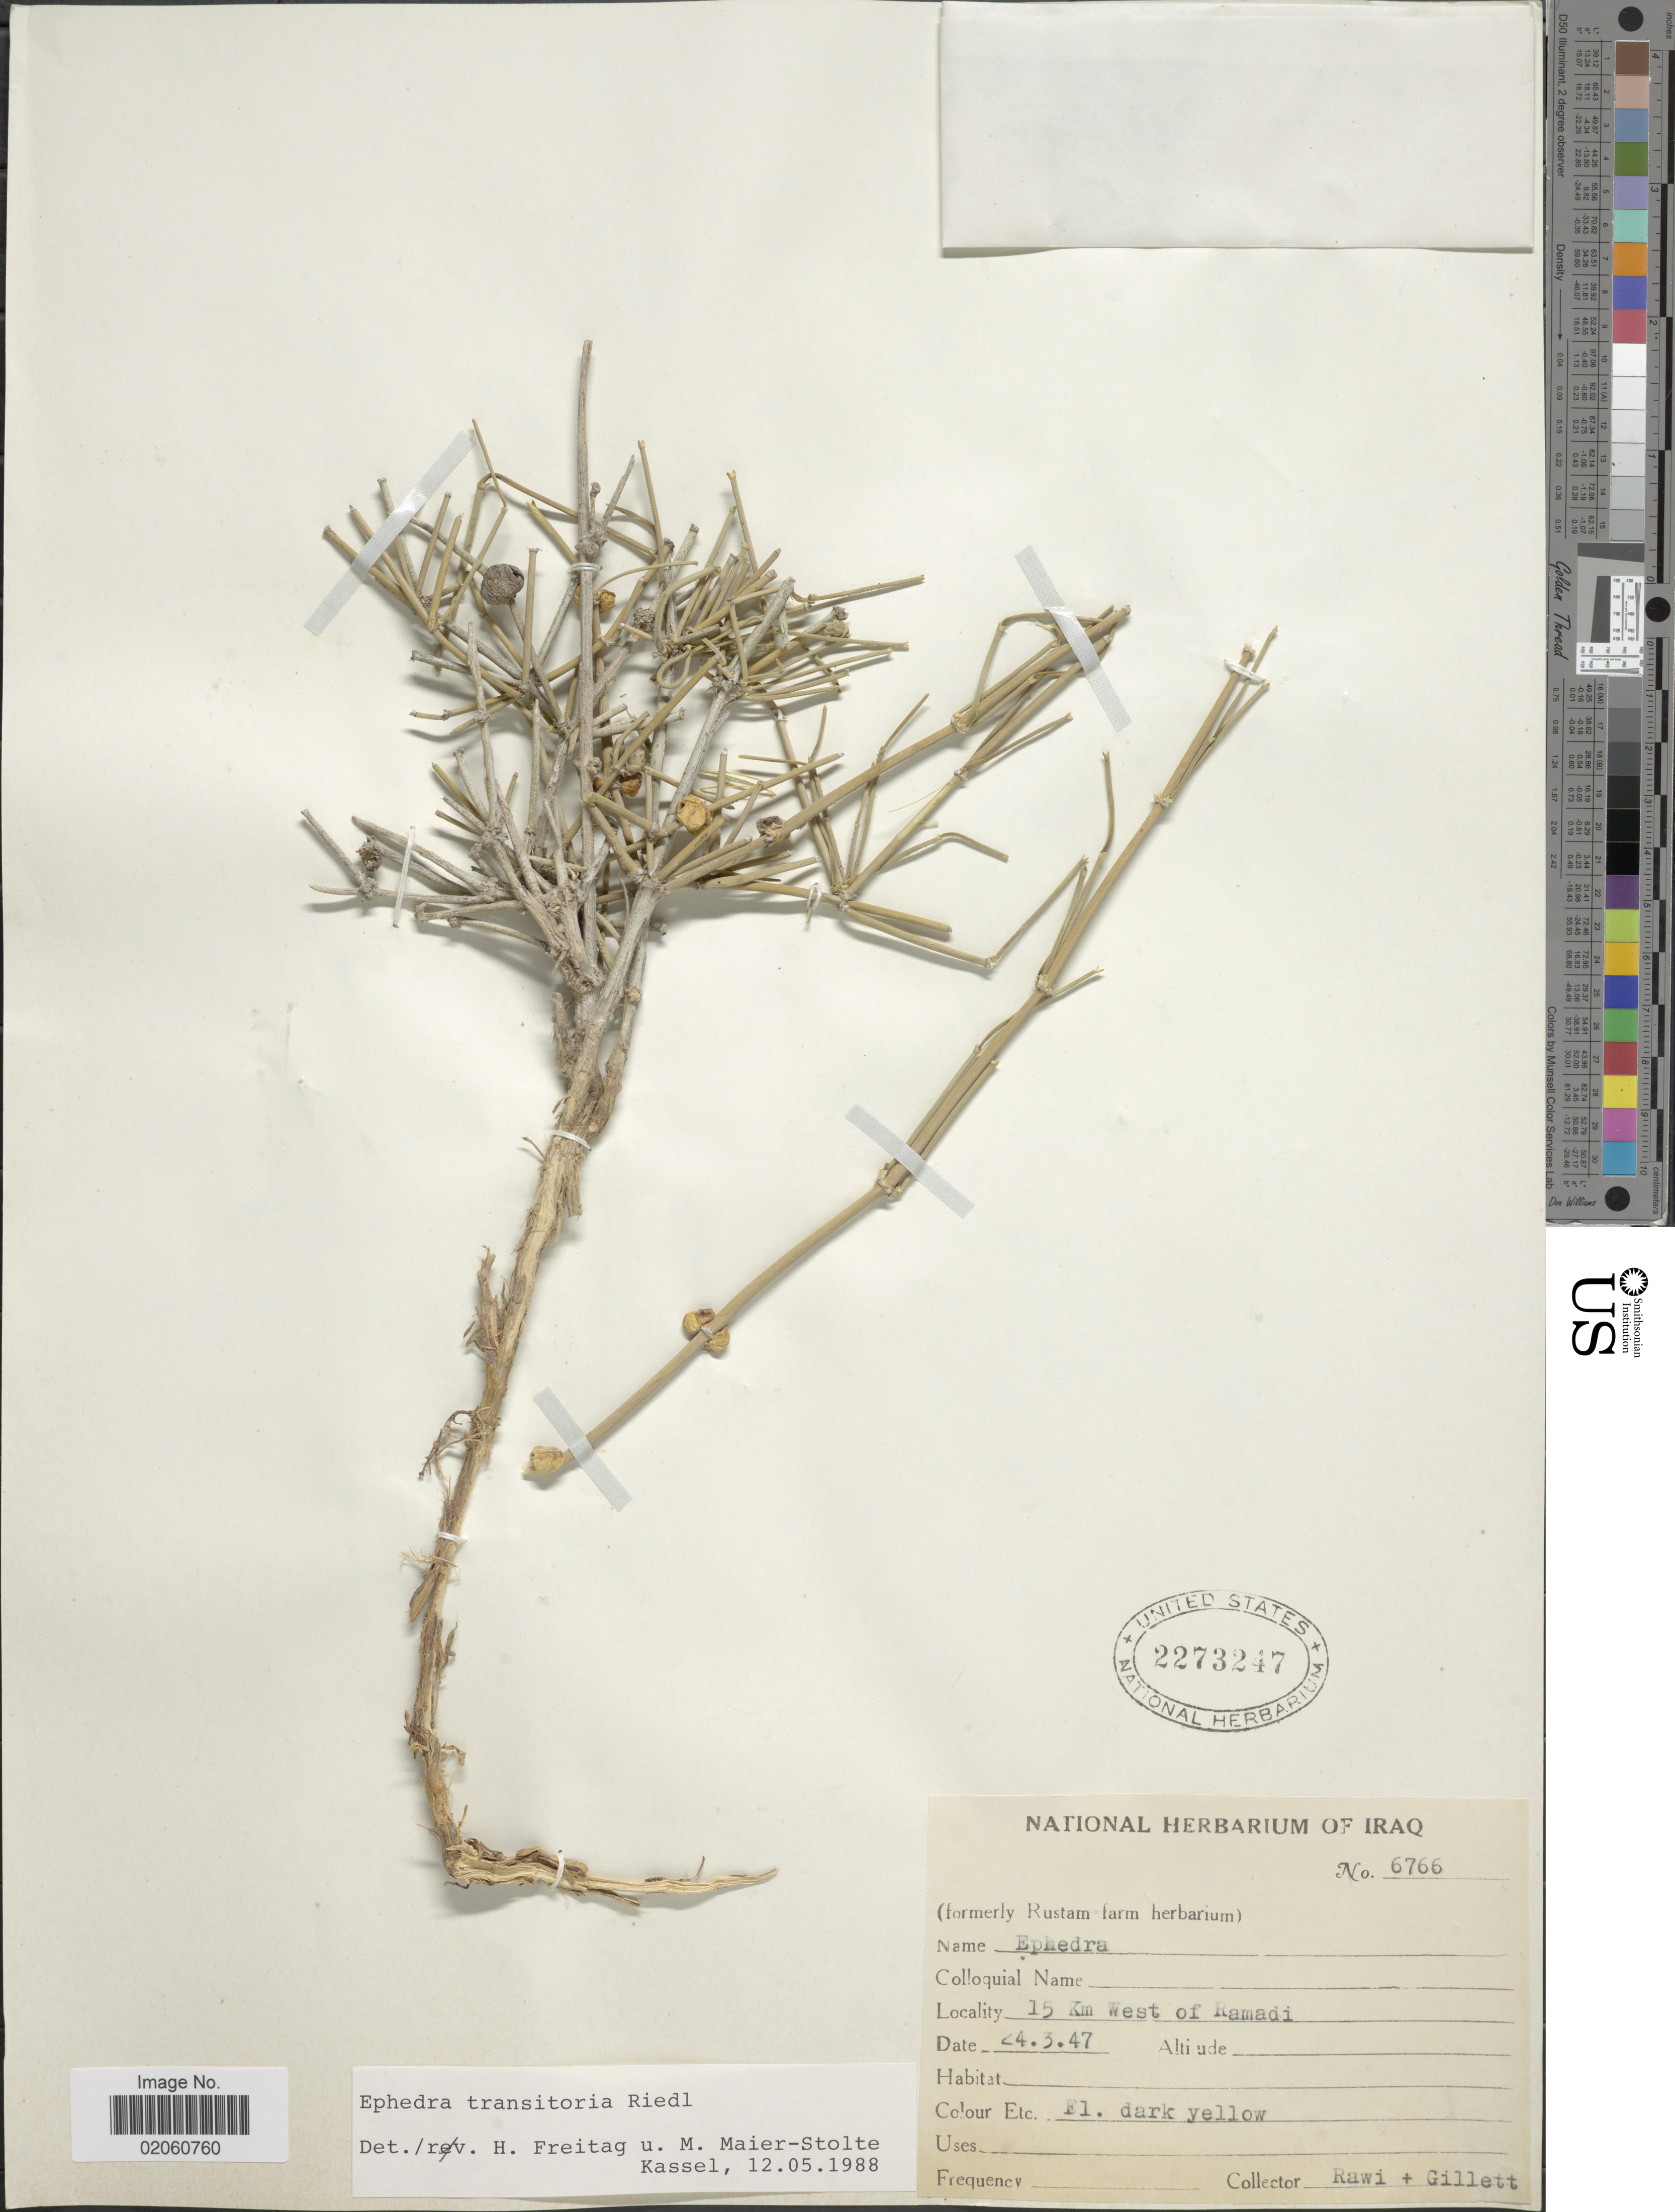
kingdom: Plantae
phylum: Tracheophyta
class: Gnetopsida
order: Ephedrales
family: Ephedraceae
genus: Ephedra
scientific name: Ephedra transitoria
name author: Riedl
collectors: -. Rawi & Gillett, --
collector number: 6766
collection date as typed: Transcribed d/m/y: 24/3/47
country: Iraq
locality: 15 Km West of Ramadi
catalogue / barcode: US 2273247